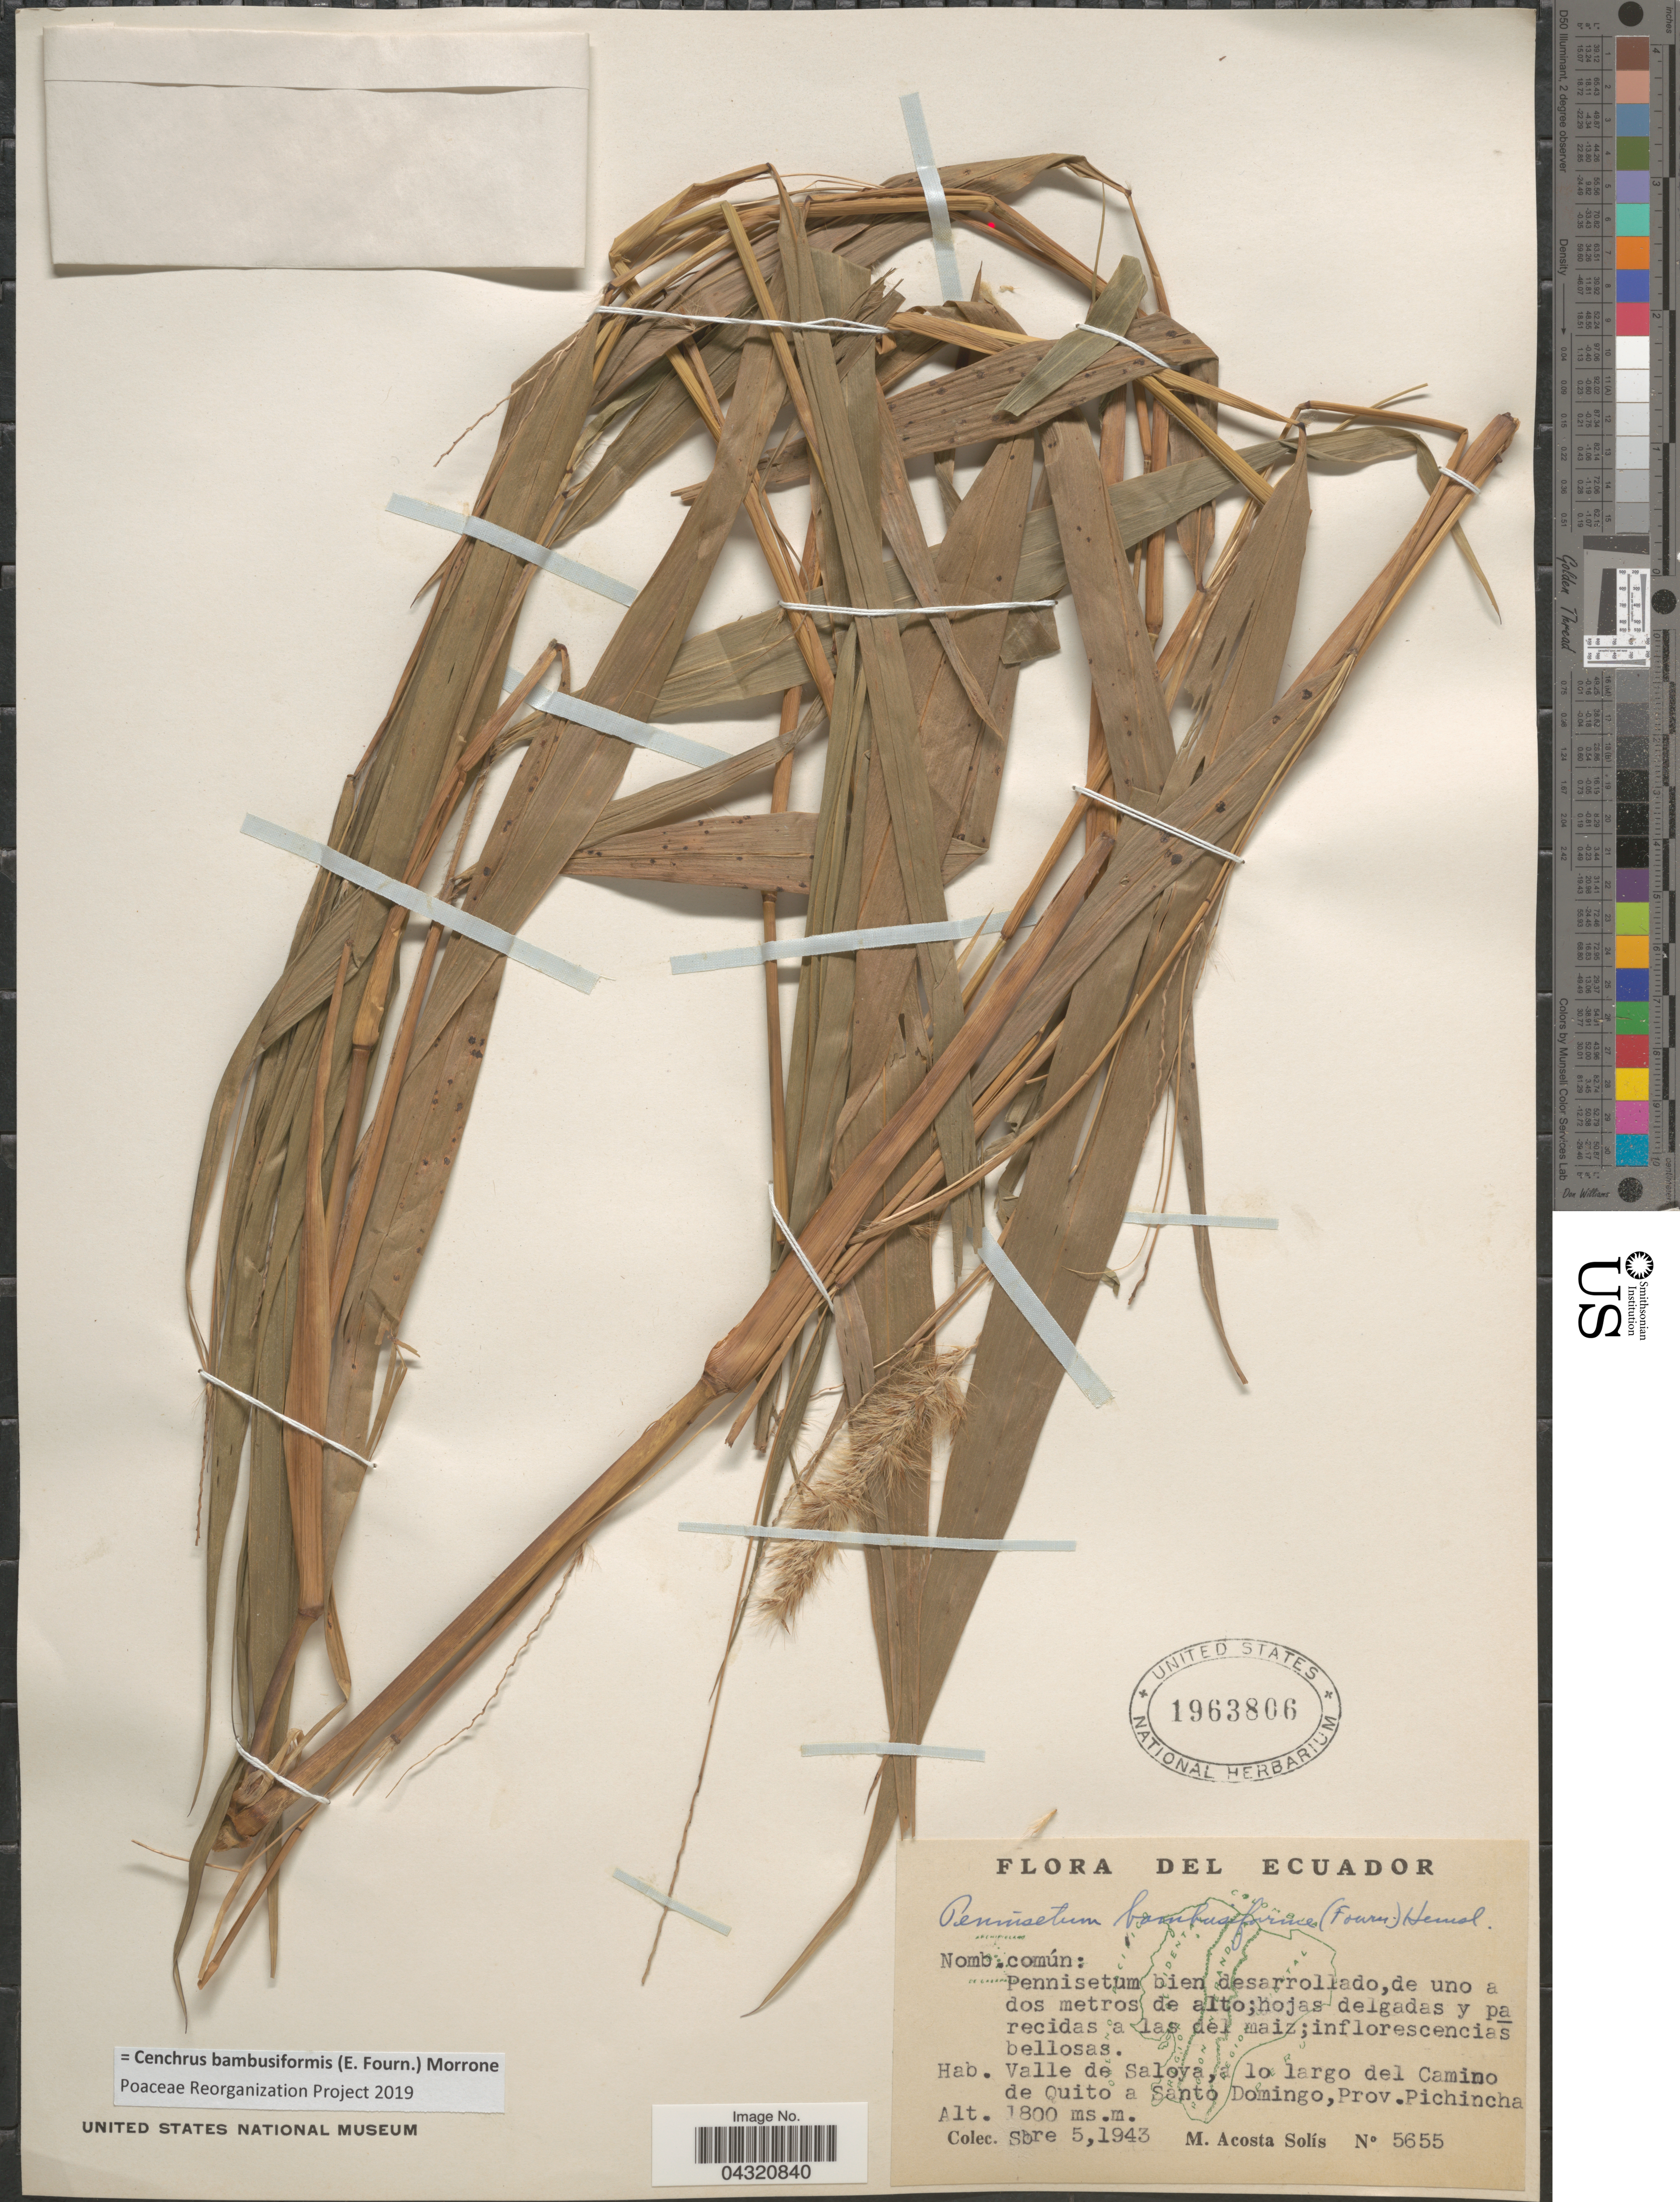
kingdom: Plantae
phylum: Tracheophyta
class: Liliopsida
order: Poales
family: Poaceae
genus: Cenchrus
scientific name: Cenchrus bambusiformis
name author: (E. Fourn.) Morrone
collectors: M. Acosta Solis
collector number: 5655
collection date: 1943-09-05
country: Ecuador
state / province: Pichincha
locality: Valle de Saloya, lo largo del Camino de Quito a Santo Domingo.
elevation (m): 1800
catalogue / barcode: US 1963806